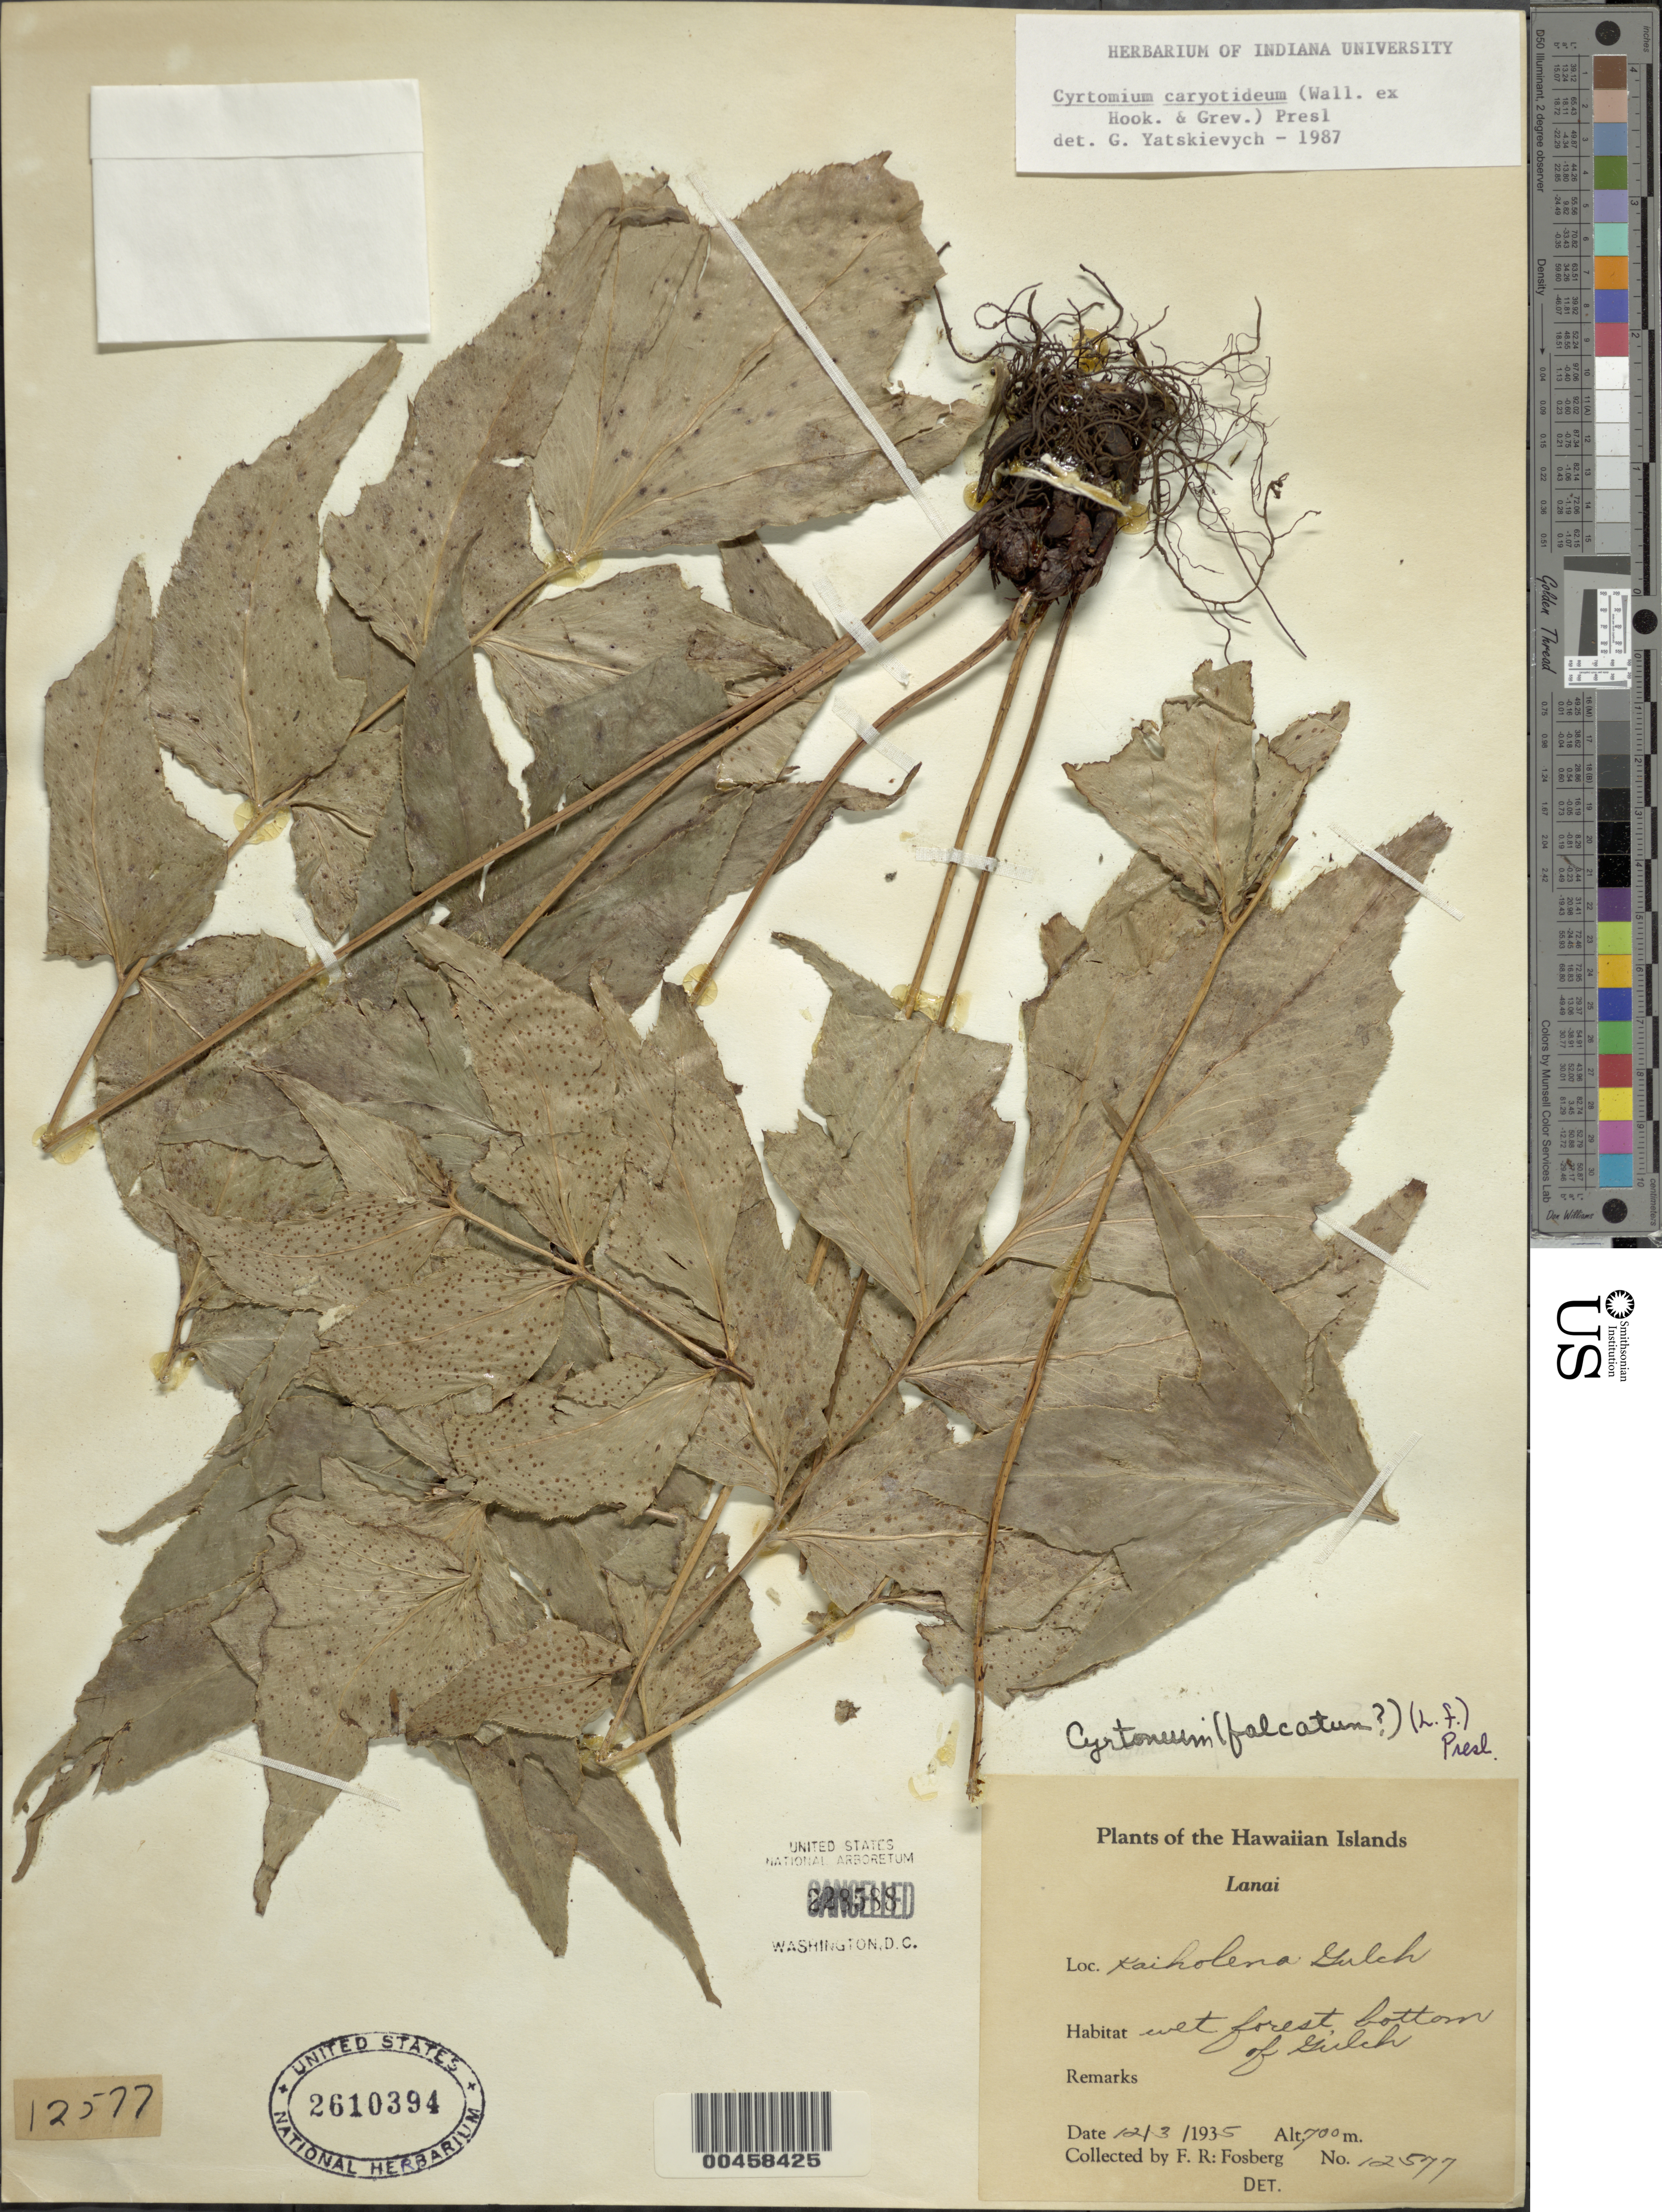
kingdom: Plantae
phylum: Tracheophyta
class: Polypodiopsida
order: Polypodiales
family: Dryopteridaceae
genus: Cyrtomium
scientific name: Cyrtomium falcatum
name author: (L. f.) C. Presl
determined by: Yatskievych, G.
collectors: F. R. Fosberg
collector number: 12577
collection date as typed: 3 Dec 1935 or 12 Mar 1935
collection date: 1935-03-12 or 1935-12-03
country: United States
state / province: Hawaii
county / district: Maui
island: Lana'i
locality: Kaiholena Gulch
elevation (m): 700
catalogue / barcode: US 2610394